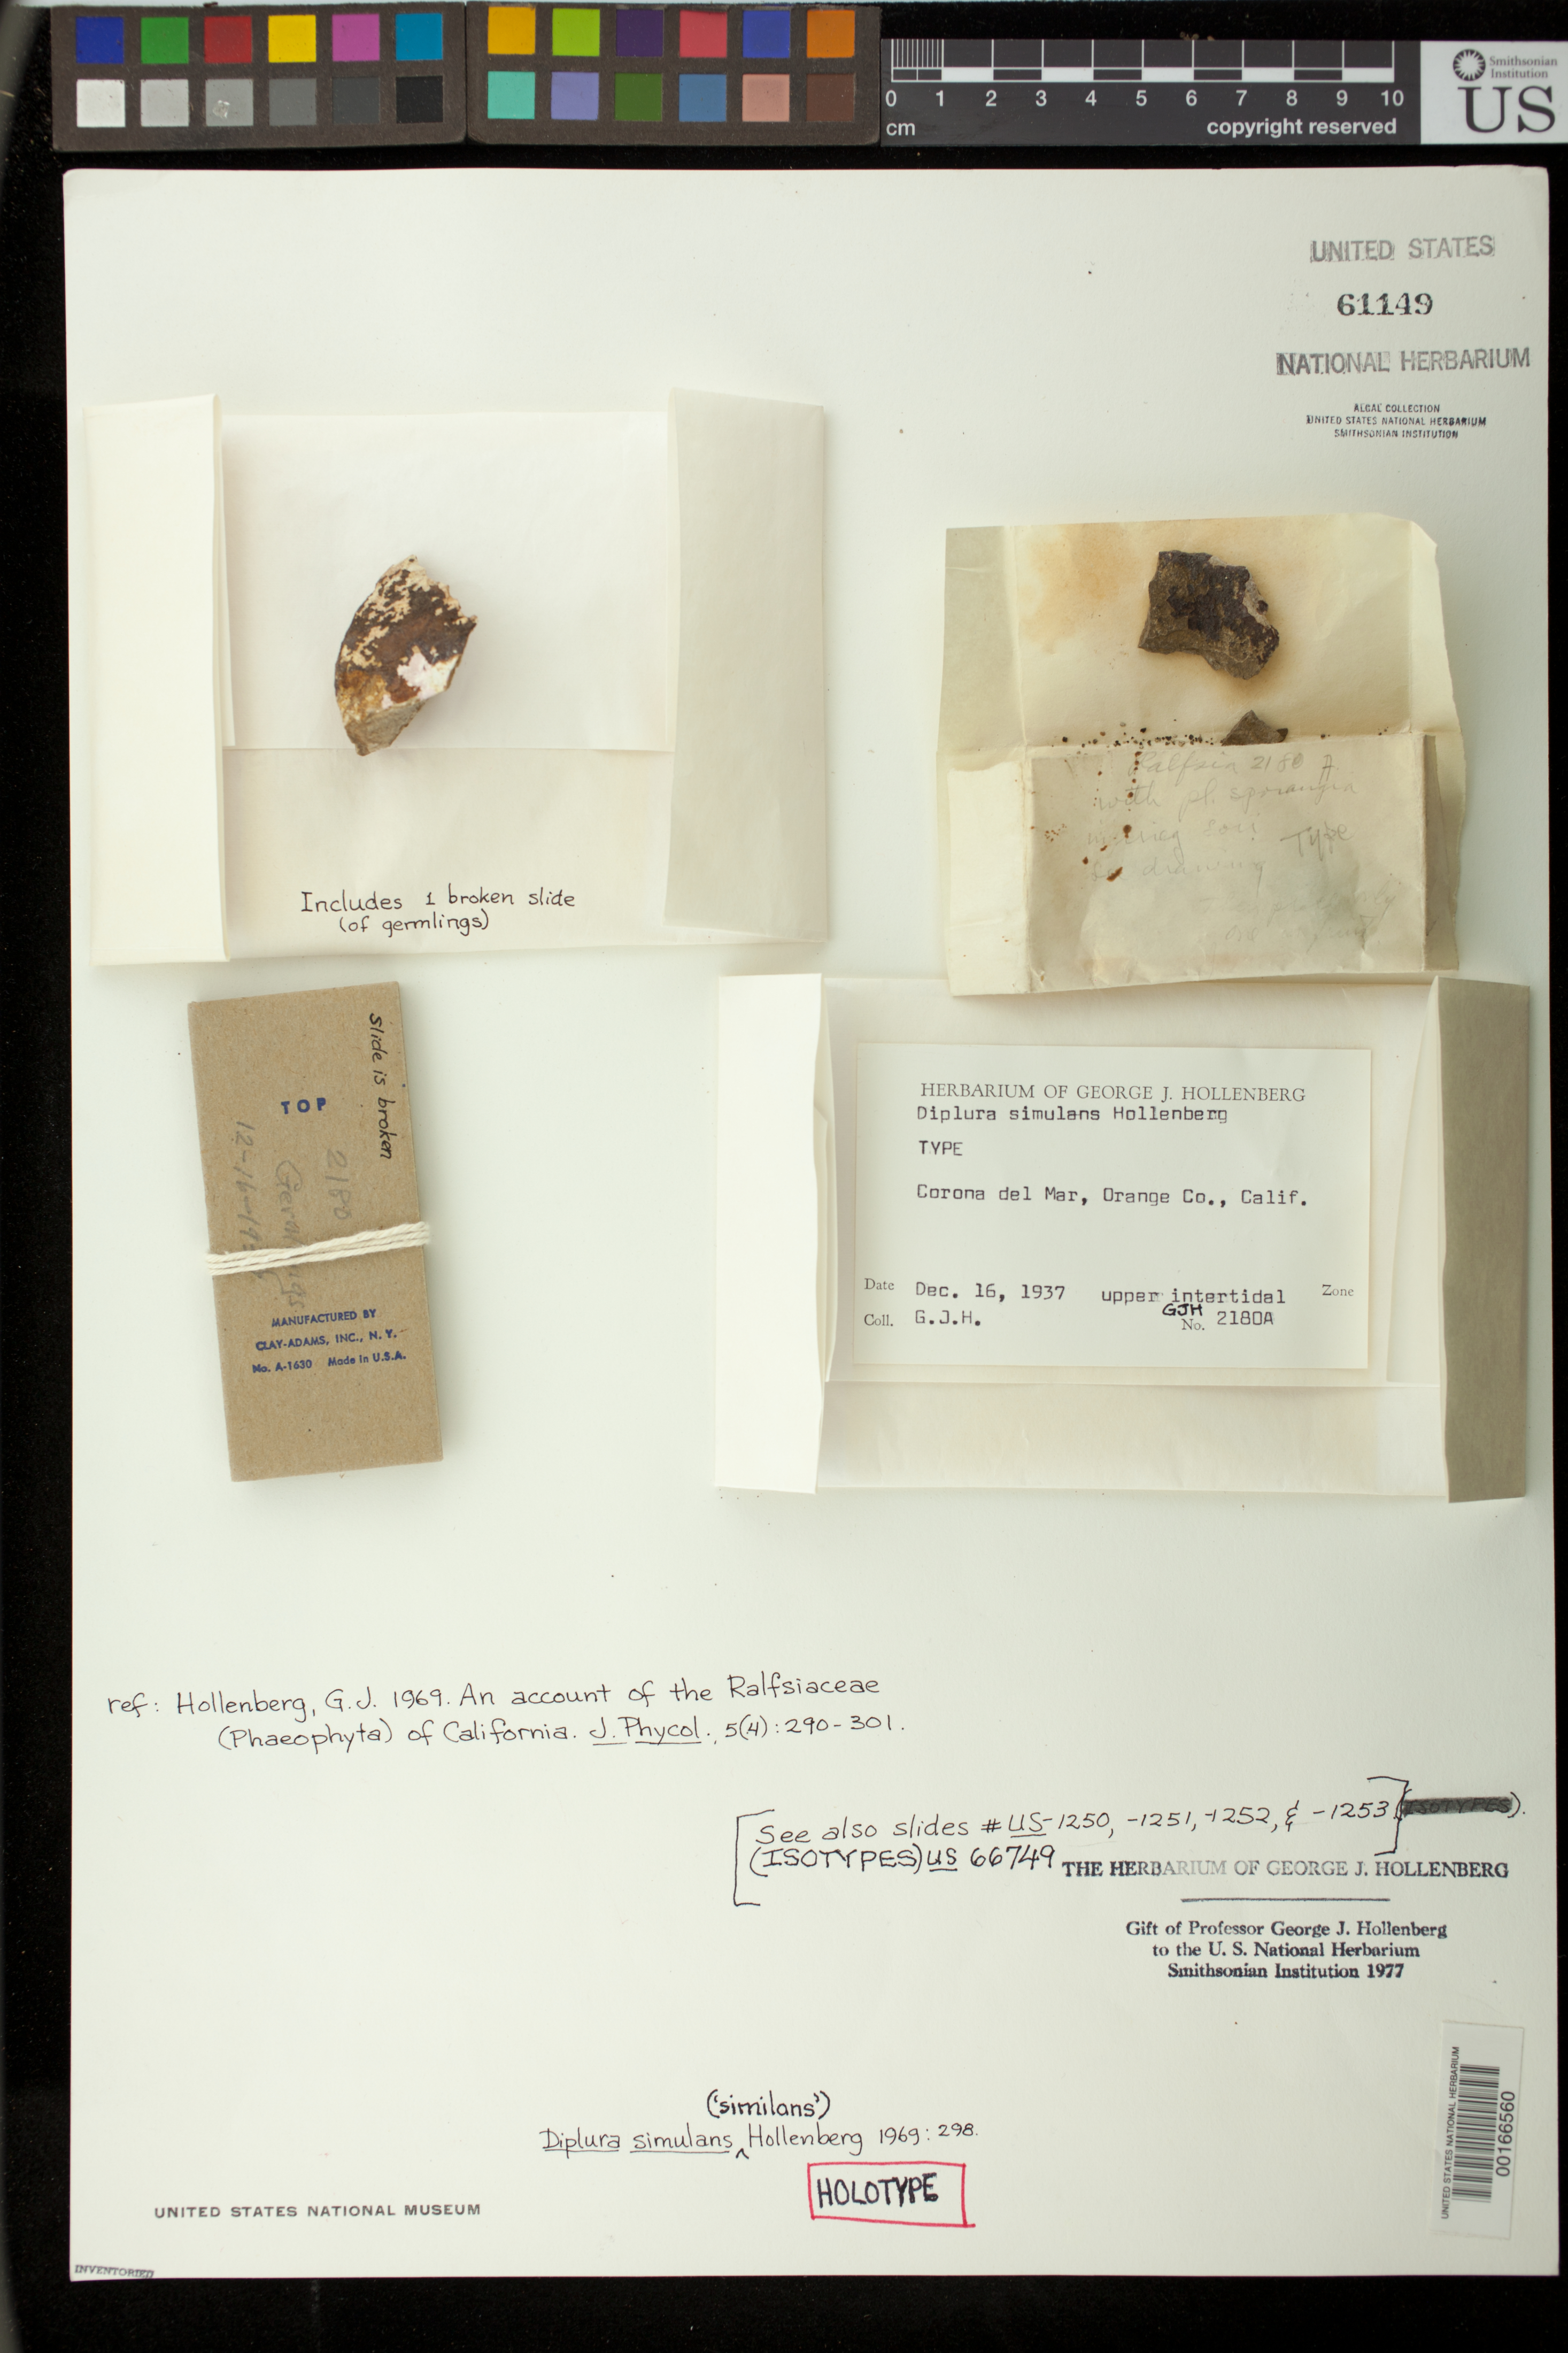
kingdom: Chromista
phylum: Ochrophyta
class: Phaeophyceae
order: Scytosiphonales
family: Scytosiphonaceae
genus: Diplura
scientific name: Diplura simulans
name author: Hollenb.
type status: Holotype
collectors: G. Hollenberg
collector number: GJH 2180A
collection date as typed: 16 Dec 1937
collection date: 1937-12-16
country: United States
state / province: California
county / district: Orange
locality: Corona del Mar.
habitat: Upper intertidal.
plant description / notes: See also ISOTYPE US 66749 microslides 1250, 1251, 1252 and 1253. Sheet includes broken slide.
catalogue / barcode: US 61149